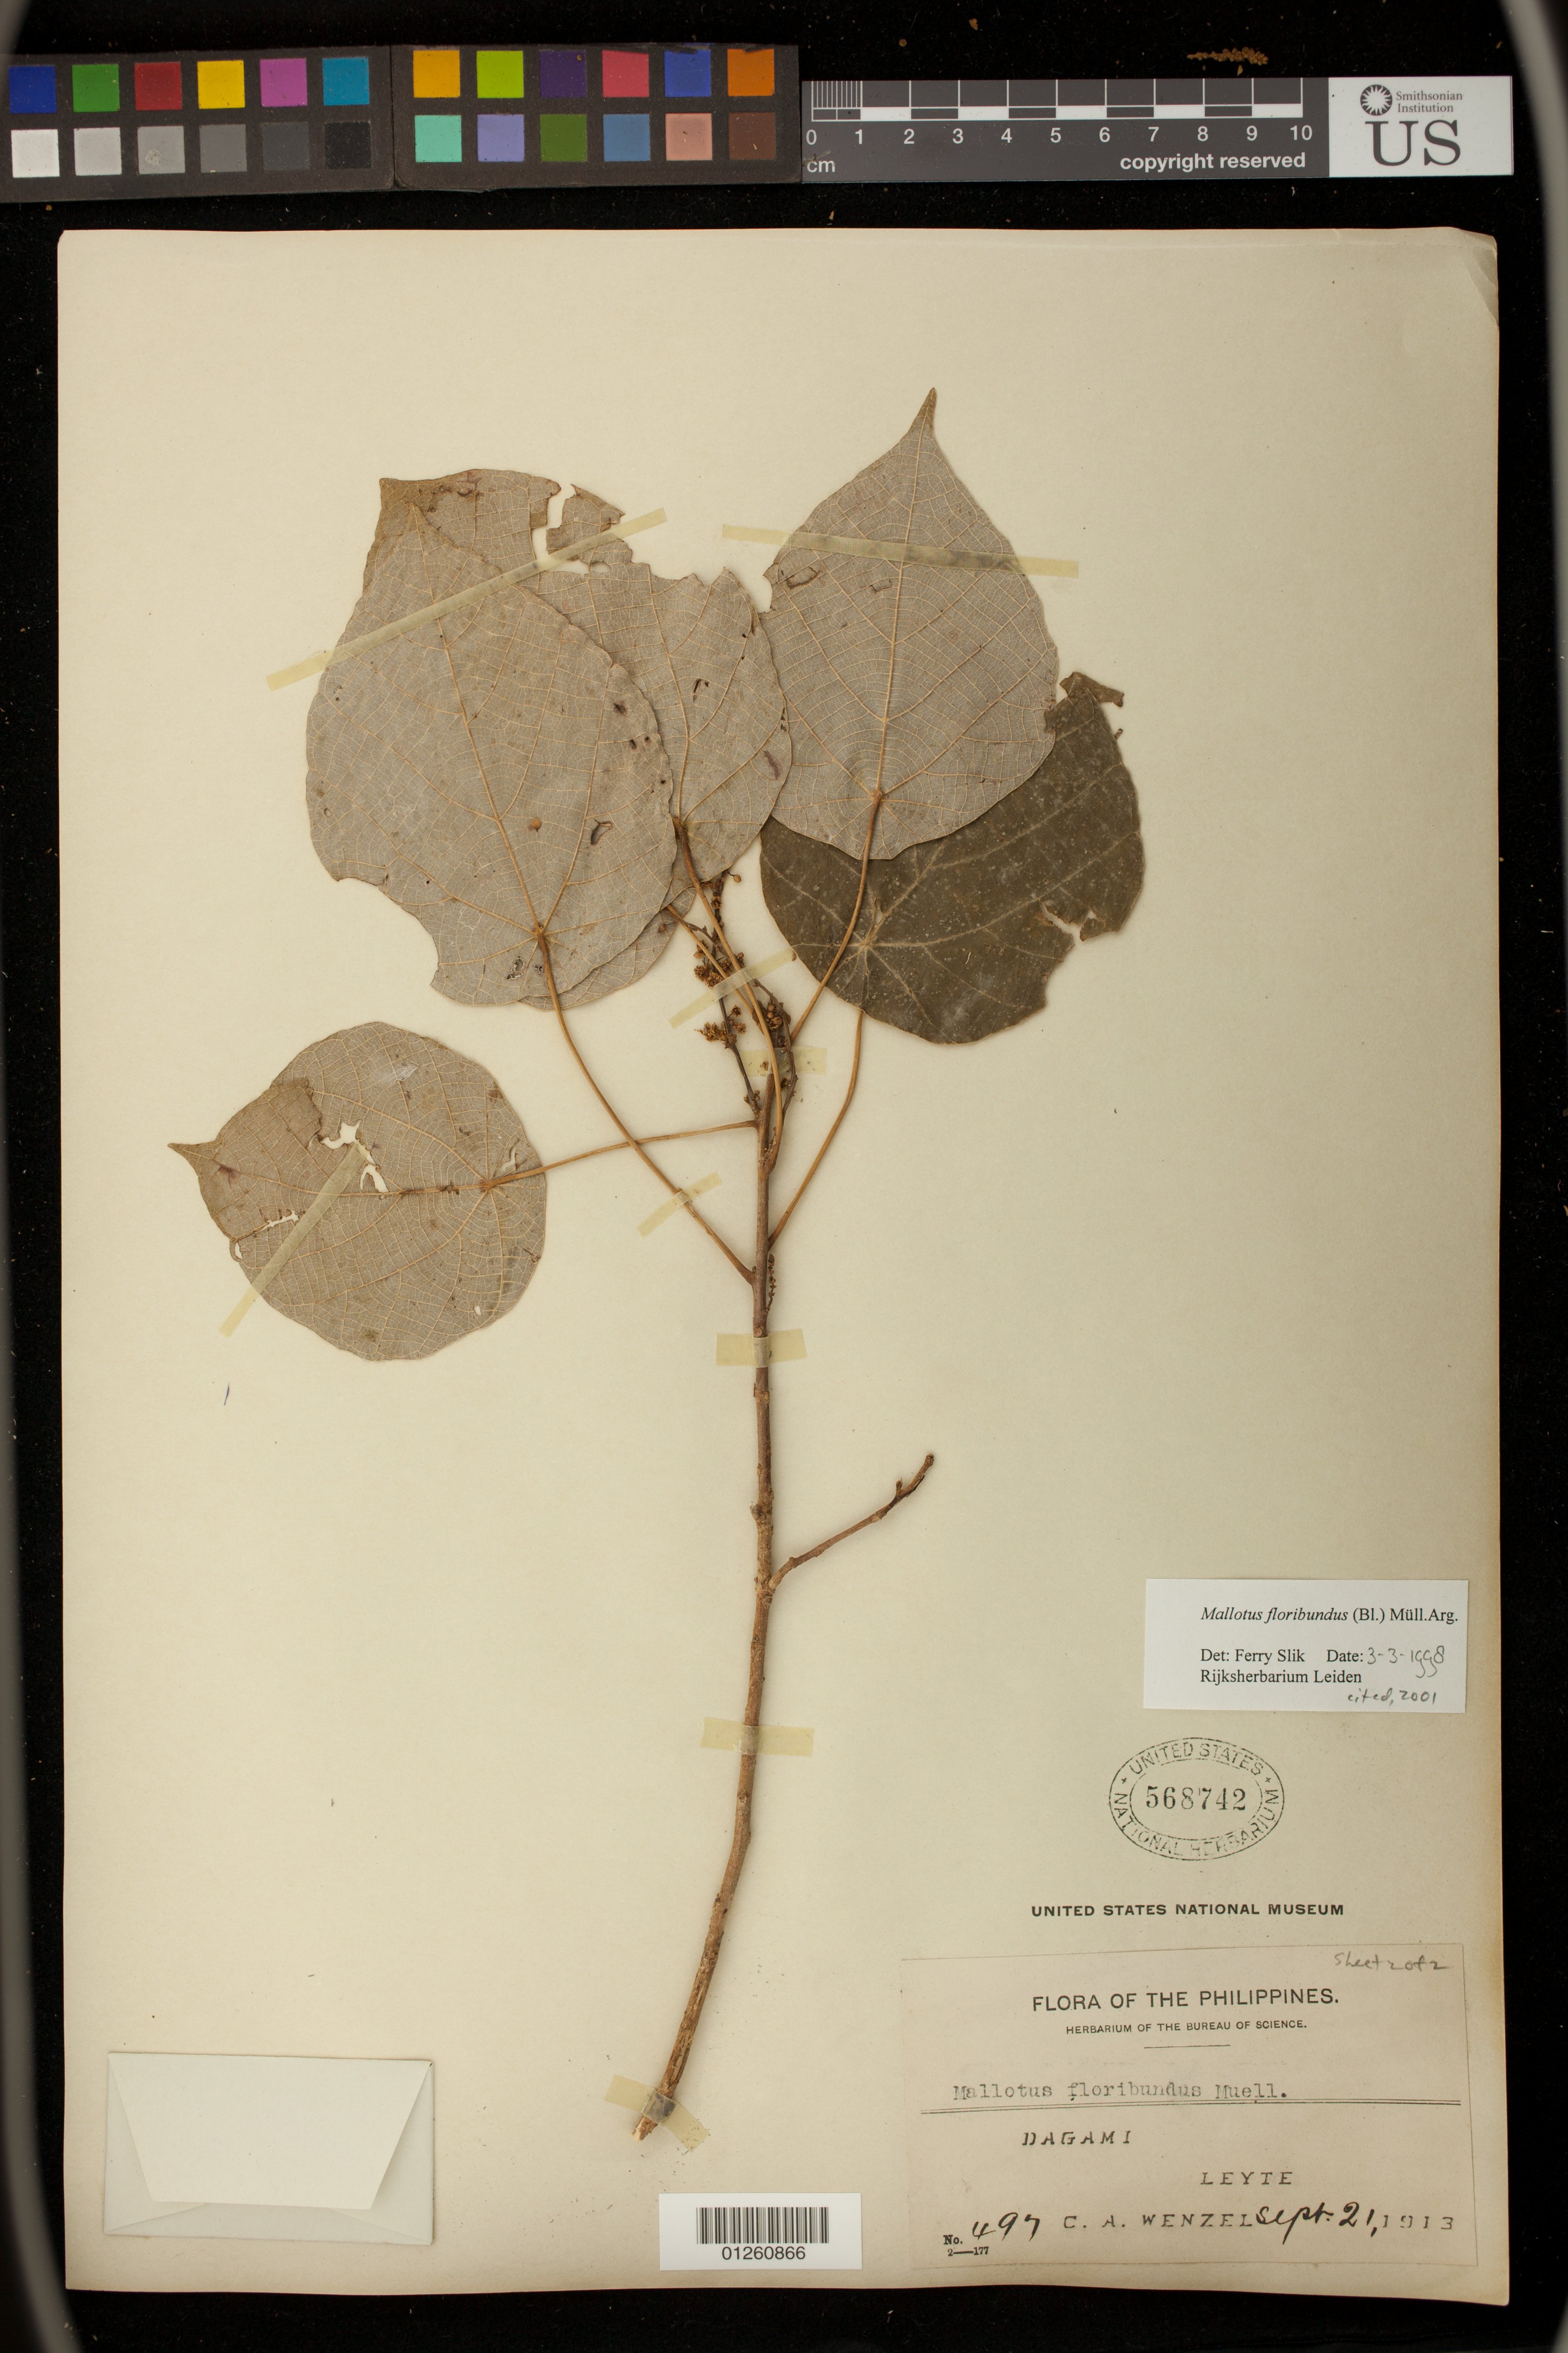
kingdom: Plantae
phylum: Tracheophyta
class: Magnoliopsida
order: Malpighiales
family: Euphorbiaceae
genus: Mallotus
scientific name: Mallotus floribundus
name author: (Blume) Müll. Arg.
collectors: C. Wenzel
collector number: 497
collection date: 1913-09-21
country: Philippines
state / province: Eastern Visayas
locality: Dagami, Leyte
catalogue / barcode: US 568742